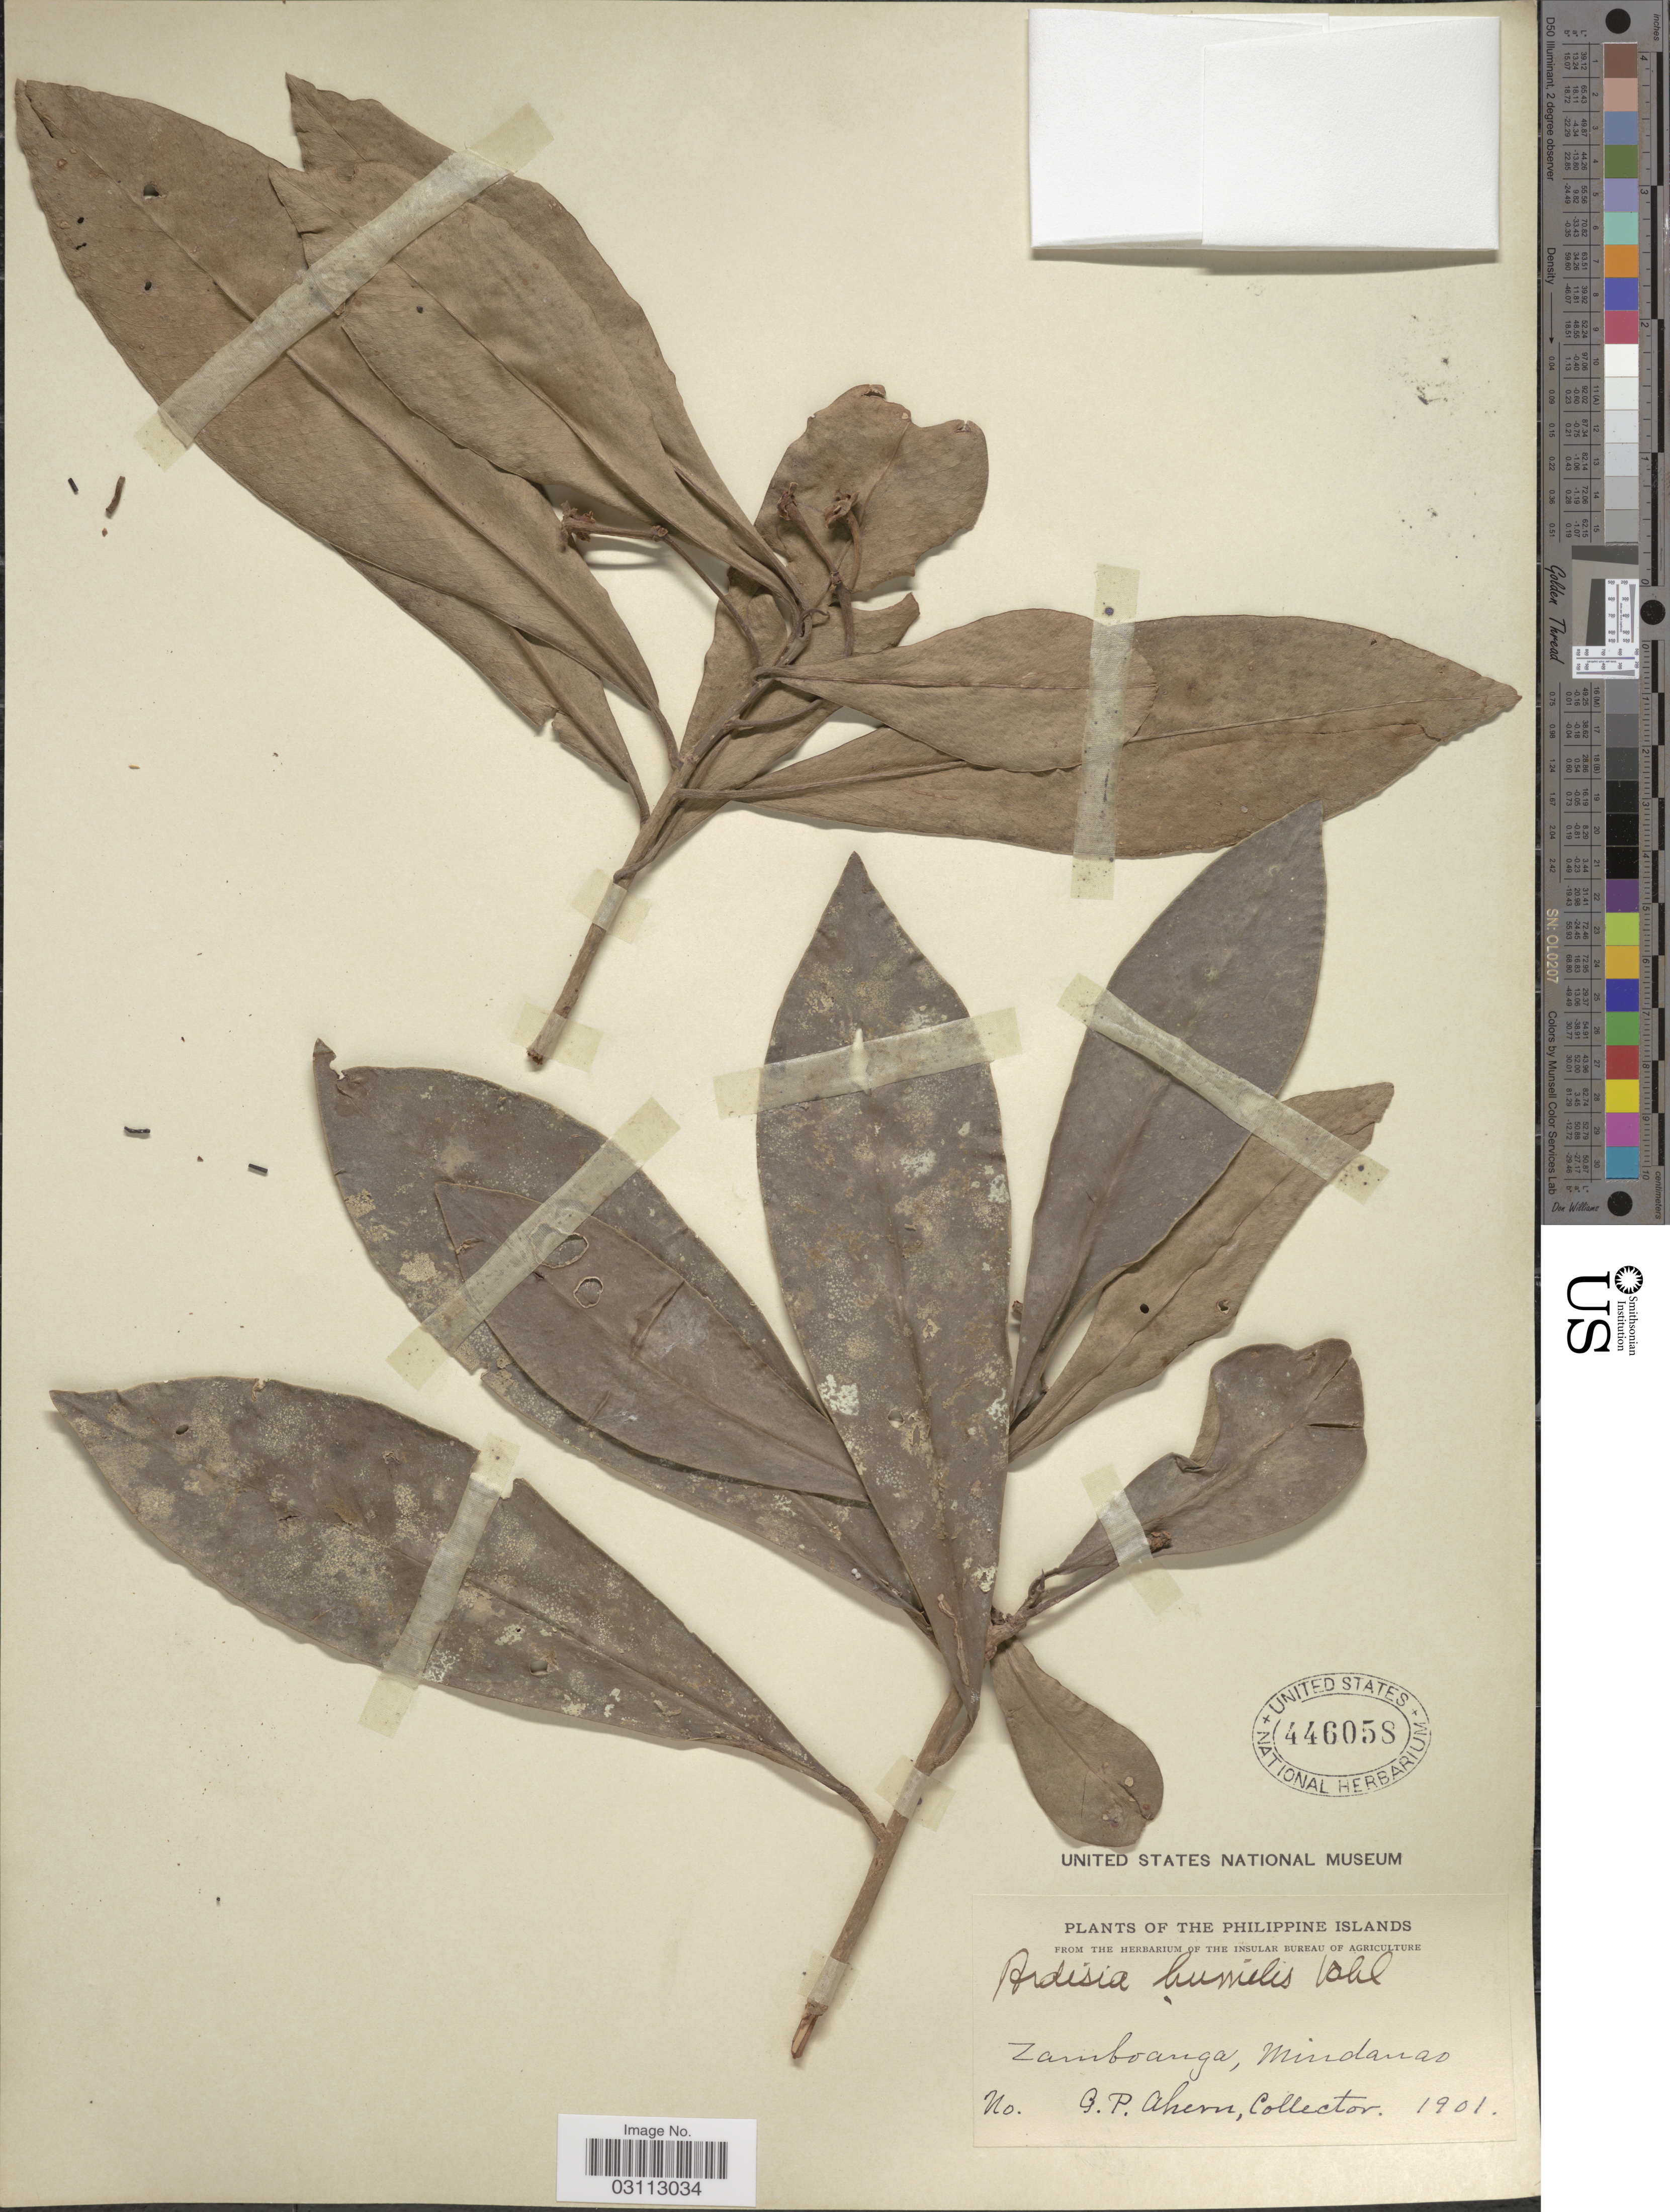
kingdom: Plantae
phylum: Tracheophyta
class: Magnoliopsida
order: Ericales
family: Primulaceae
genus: Ardisia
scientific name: Ardisia squamulosa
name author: C. Presl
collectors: G. Ahern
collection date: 1901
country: Philippines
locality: Zamboanga, Mindanao.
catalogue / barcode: US 446058